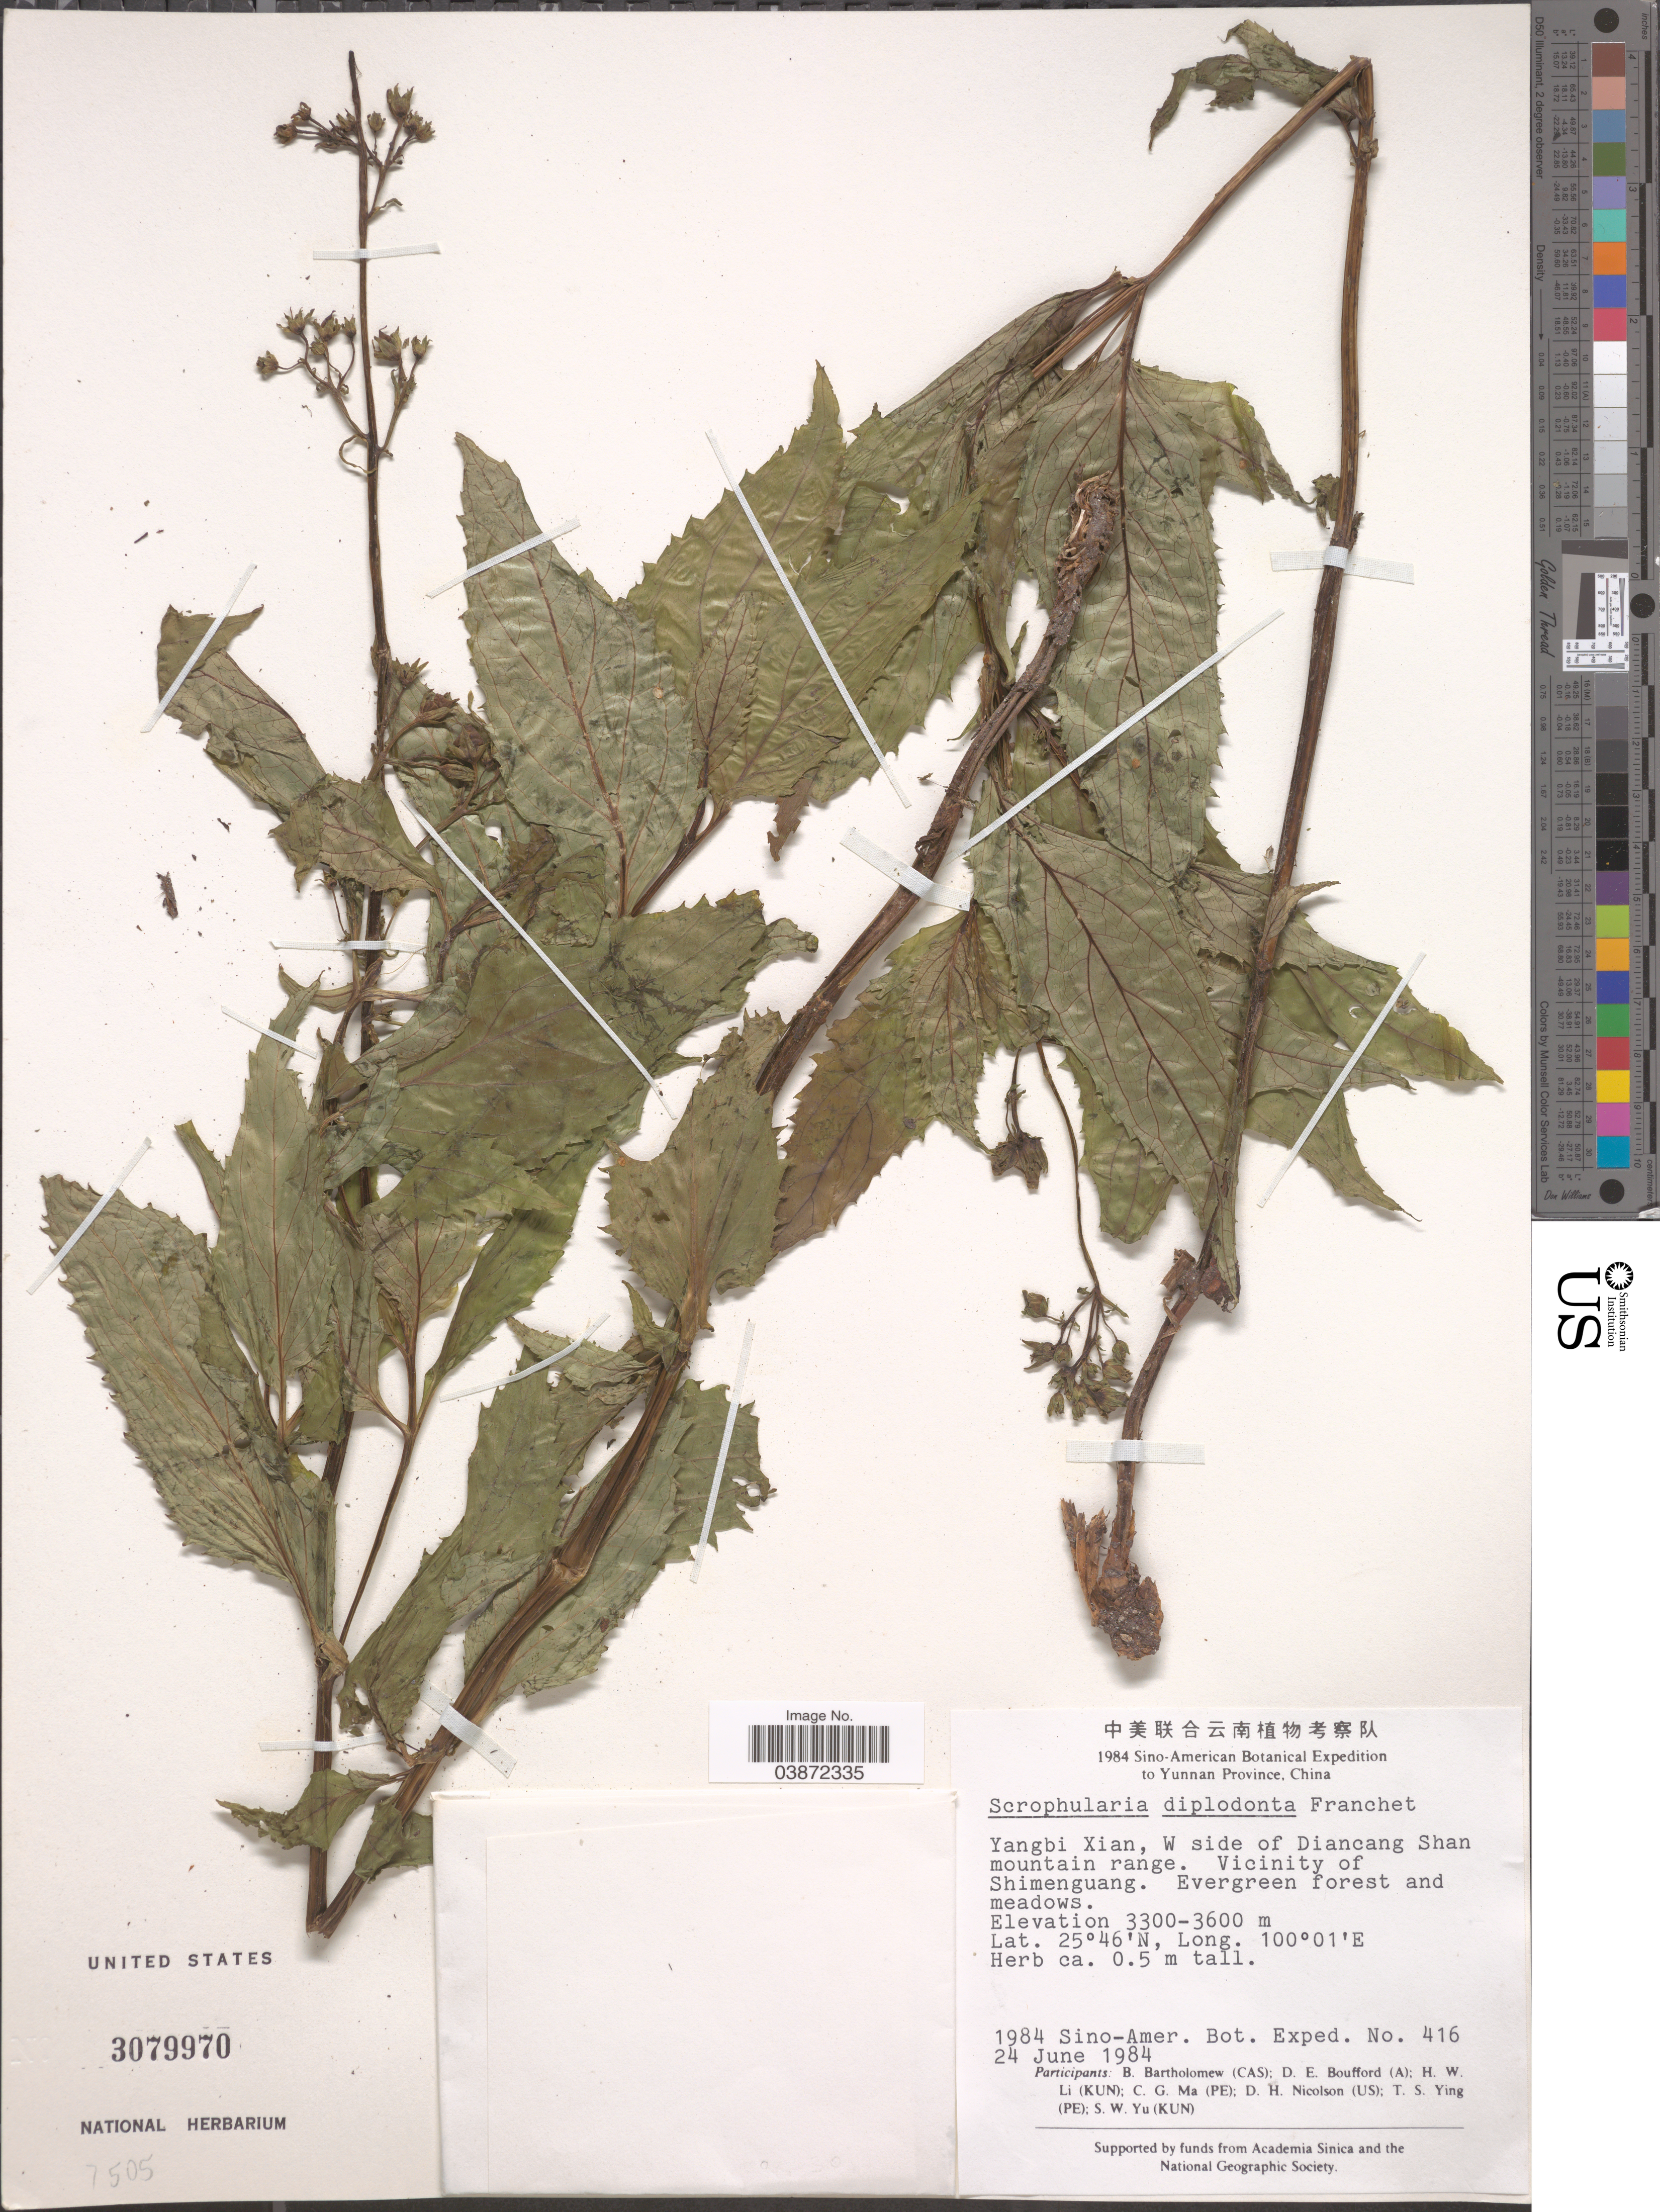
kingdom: Plantae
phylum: Tracheophyta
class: Magnoliopsida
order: Lamiales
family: Scrophulariaceae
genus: Scrophularia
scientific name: Scrophularia diplodonta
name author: Franch.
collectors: Sino-Amer. Bot. Exped. 1984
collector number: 416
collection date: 1984-06-24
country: China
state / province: Yunnan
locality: Yangbi Xian, W side of Diancang Shan mountain range. Vicinity of Shimengaung.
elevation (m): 3300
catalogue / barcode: US 3079970